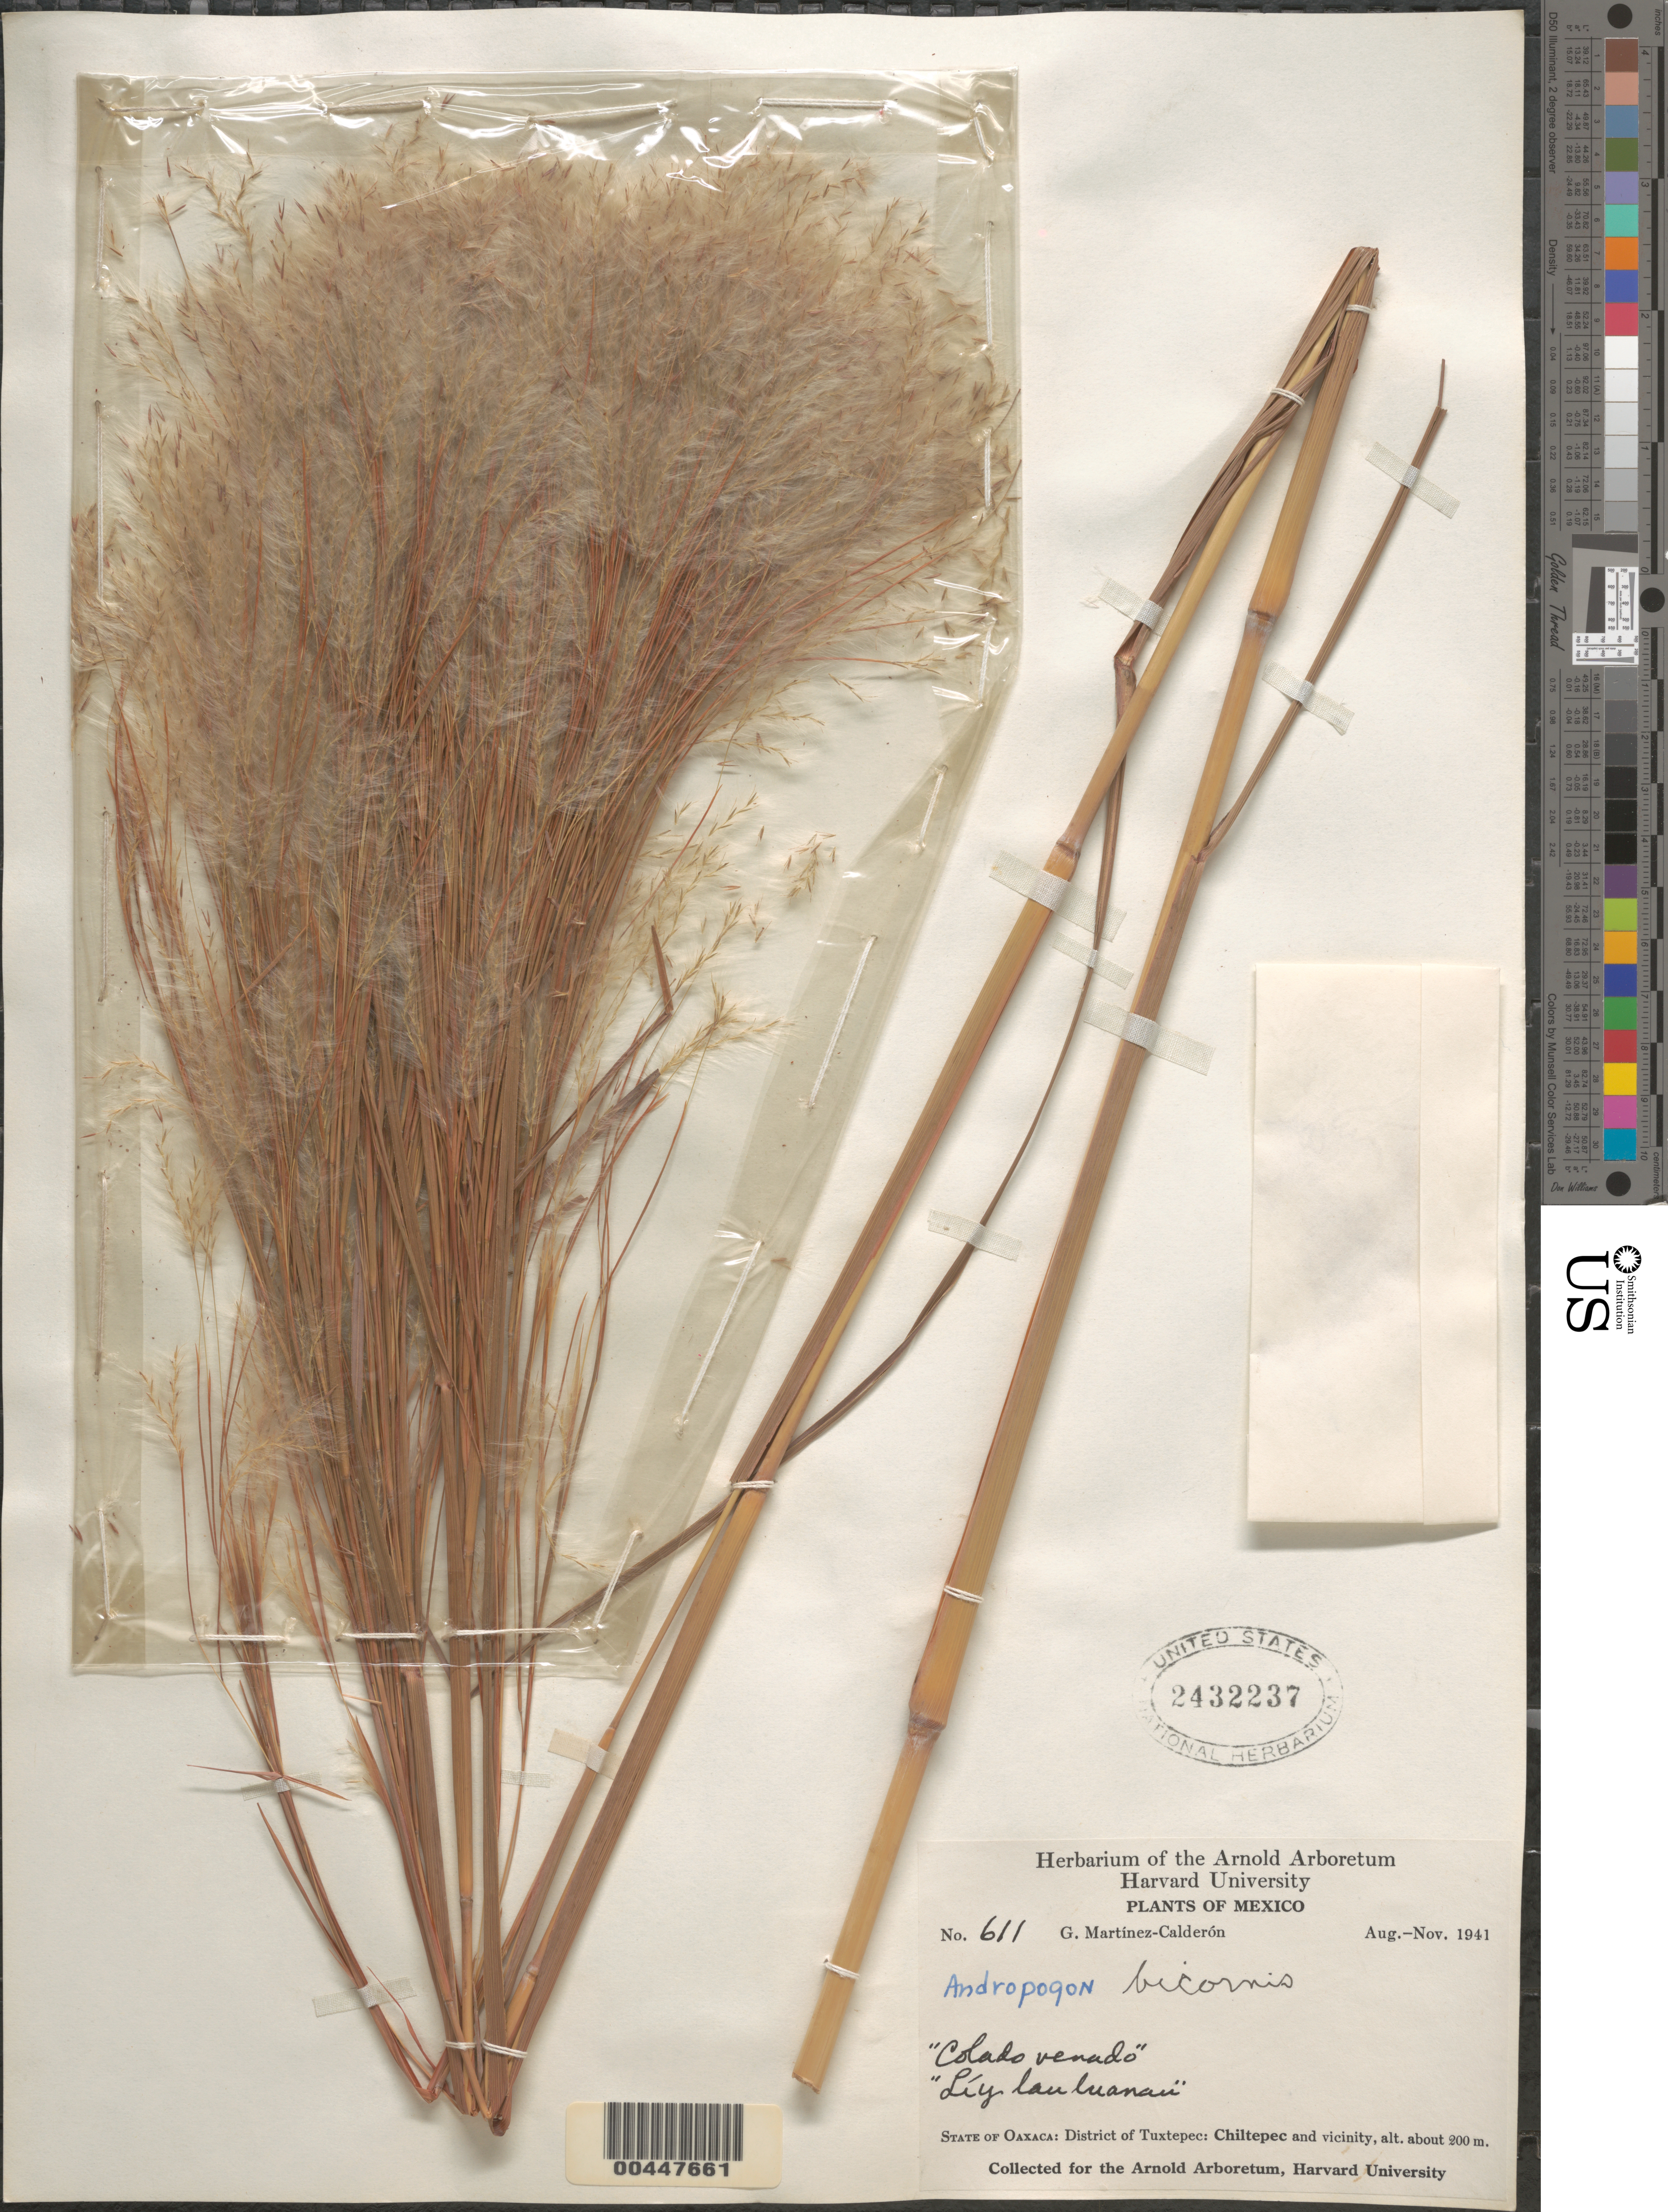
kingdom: Plantae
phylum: Tracheophyta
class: Liliopsida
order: Poales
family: Poaceae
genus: Andropogon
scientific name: Andropogon bicornis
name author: L.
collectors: G. Martínez Calderón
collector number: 611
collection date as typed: Aug 1941 to Nov 1941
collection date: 1941-08/1941-11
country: Mexico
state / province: Oaxaca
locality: Dist of Tuxtepec, Chiltepec and vicinity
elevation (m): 200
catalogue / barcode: US 2432237